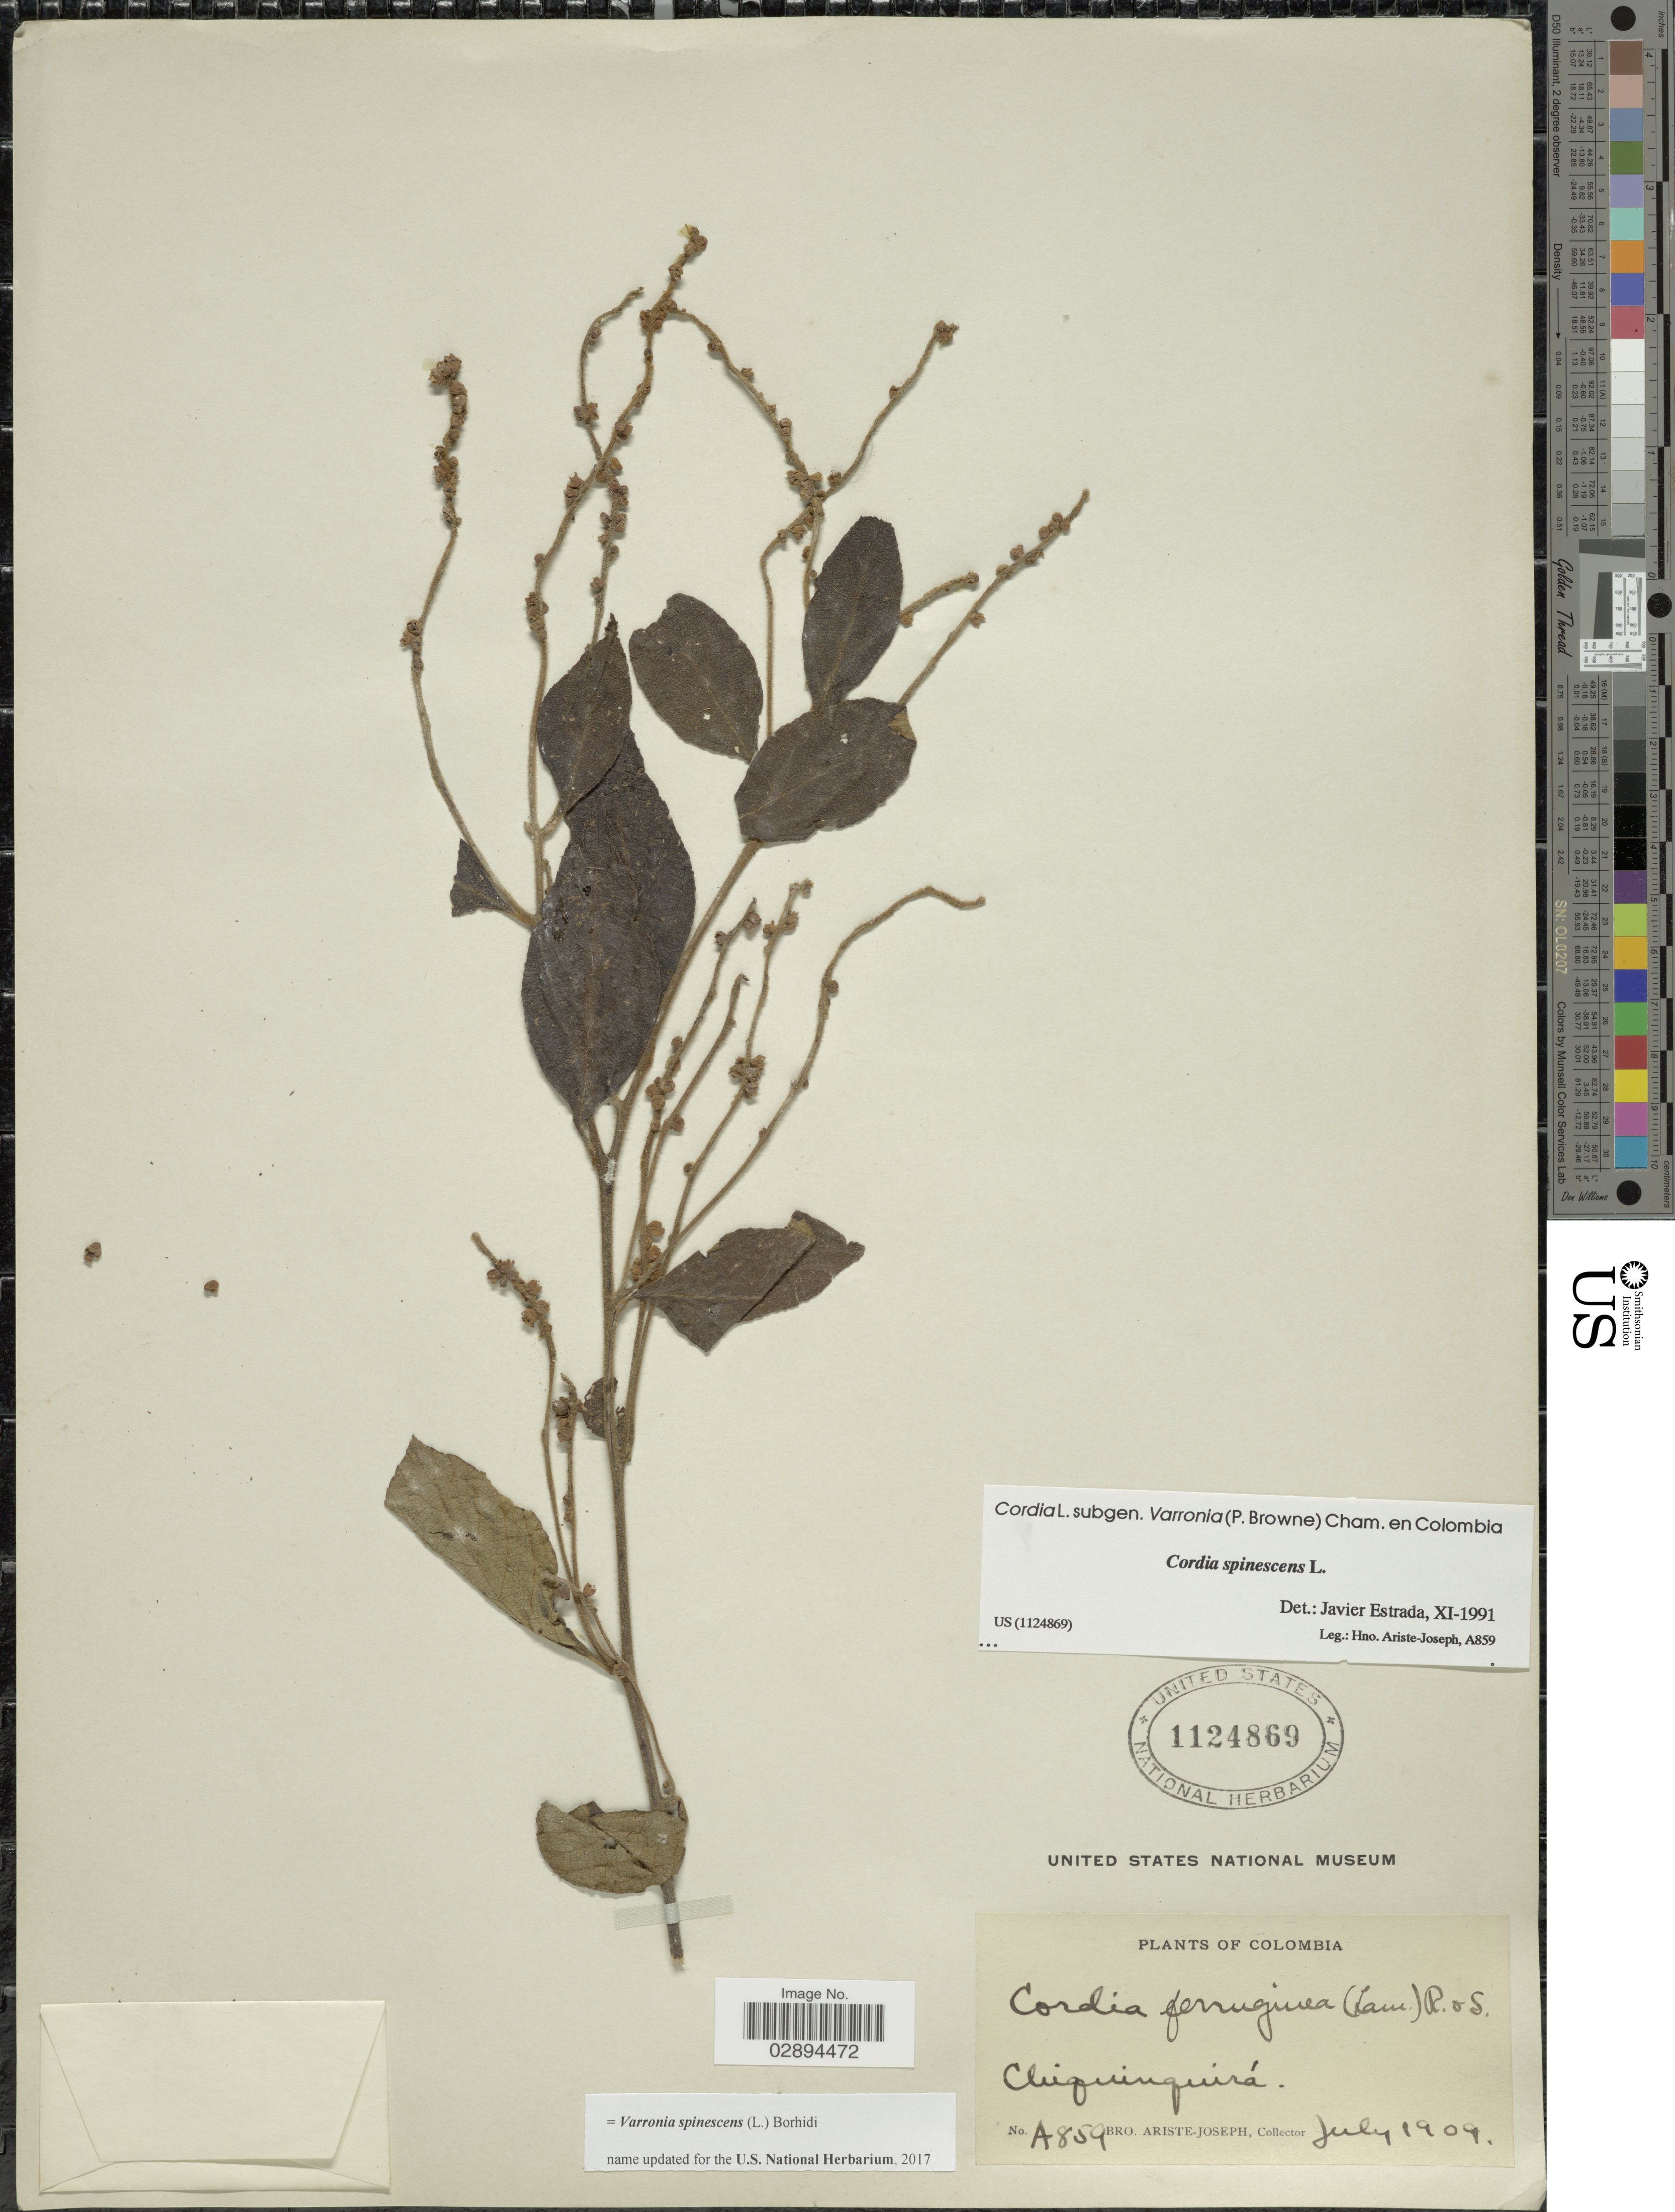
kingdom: Plantae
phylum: Tracheophyta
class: Magnoliopsida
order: Boraginales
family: Cordiaceae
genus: Varronia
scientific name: Varronia spinescens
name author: (L.) Borhidi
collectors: Bro. Ariste-Joseph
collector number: A859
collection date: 1909-07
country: Colombia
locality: Chiquinquirá.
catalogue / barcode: US 1124869